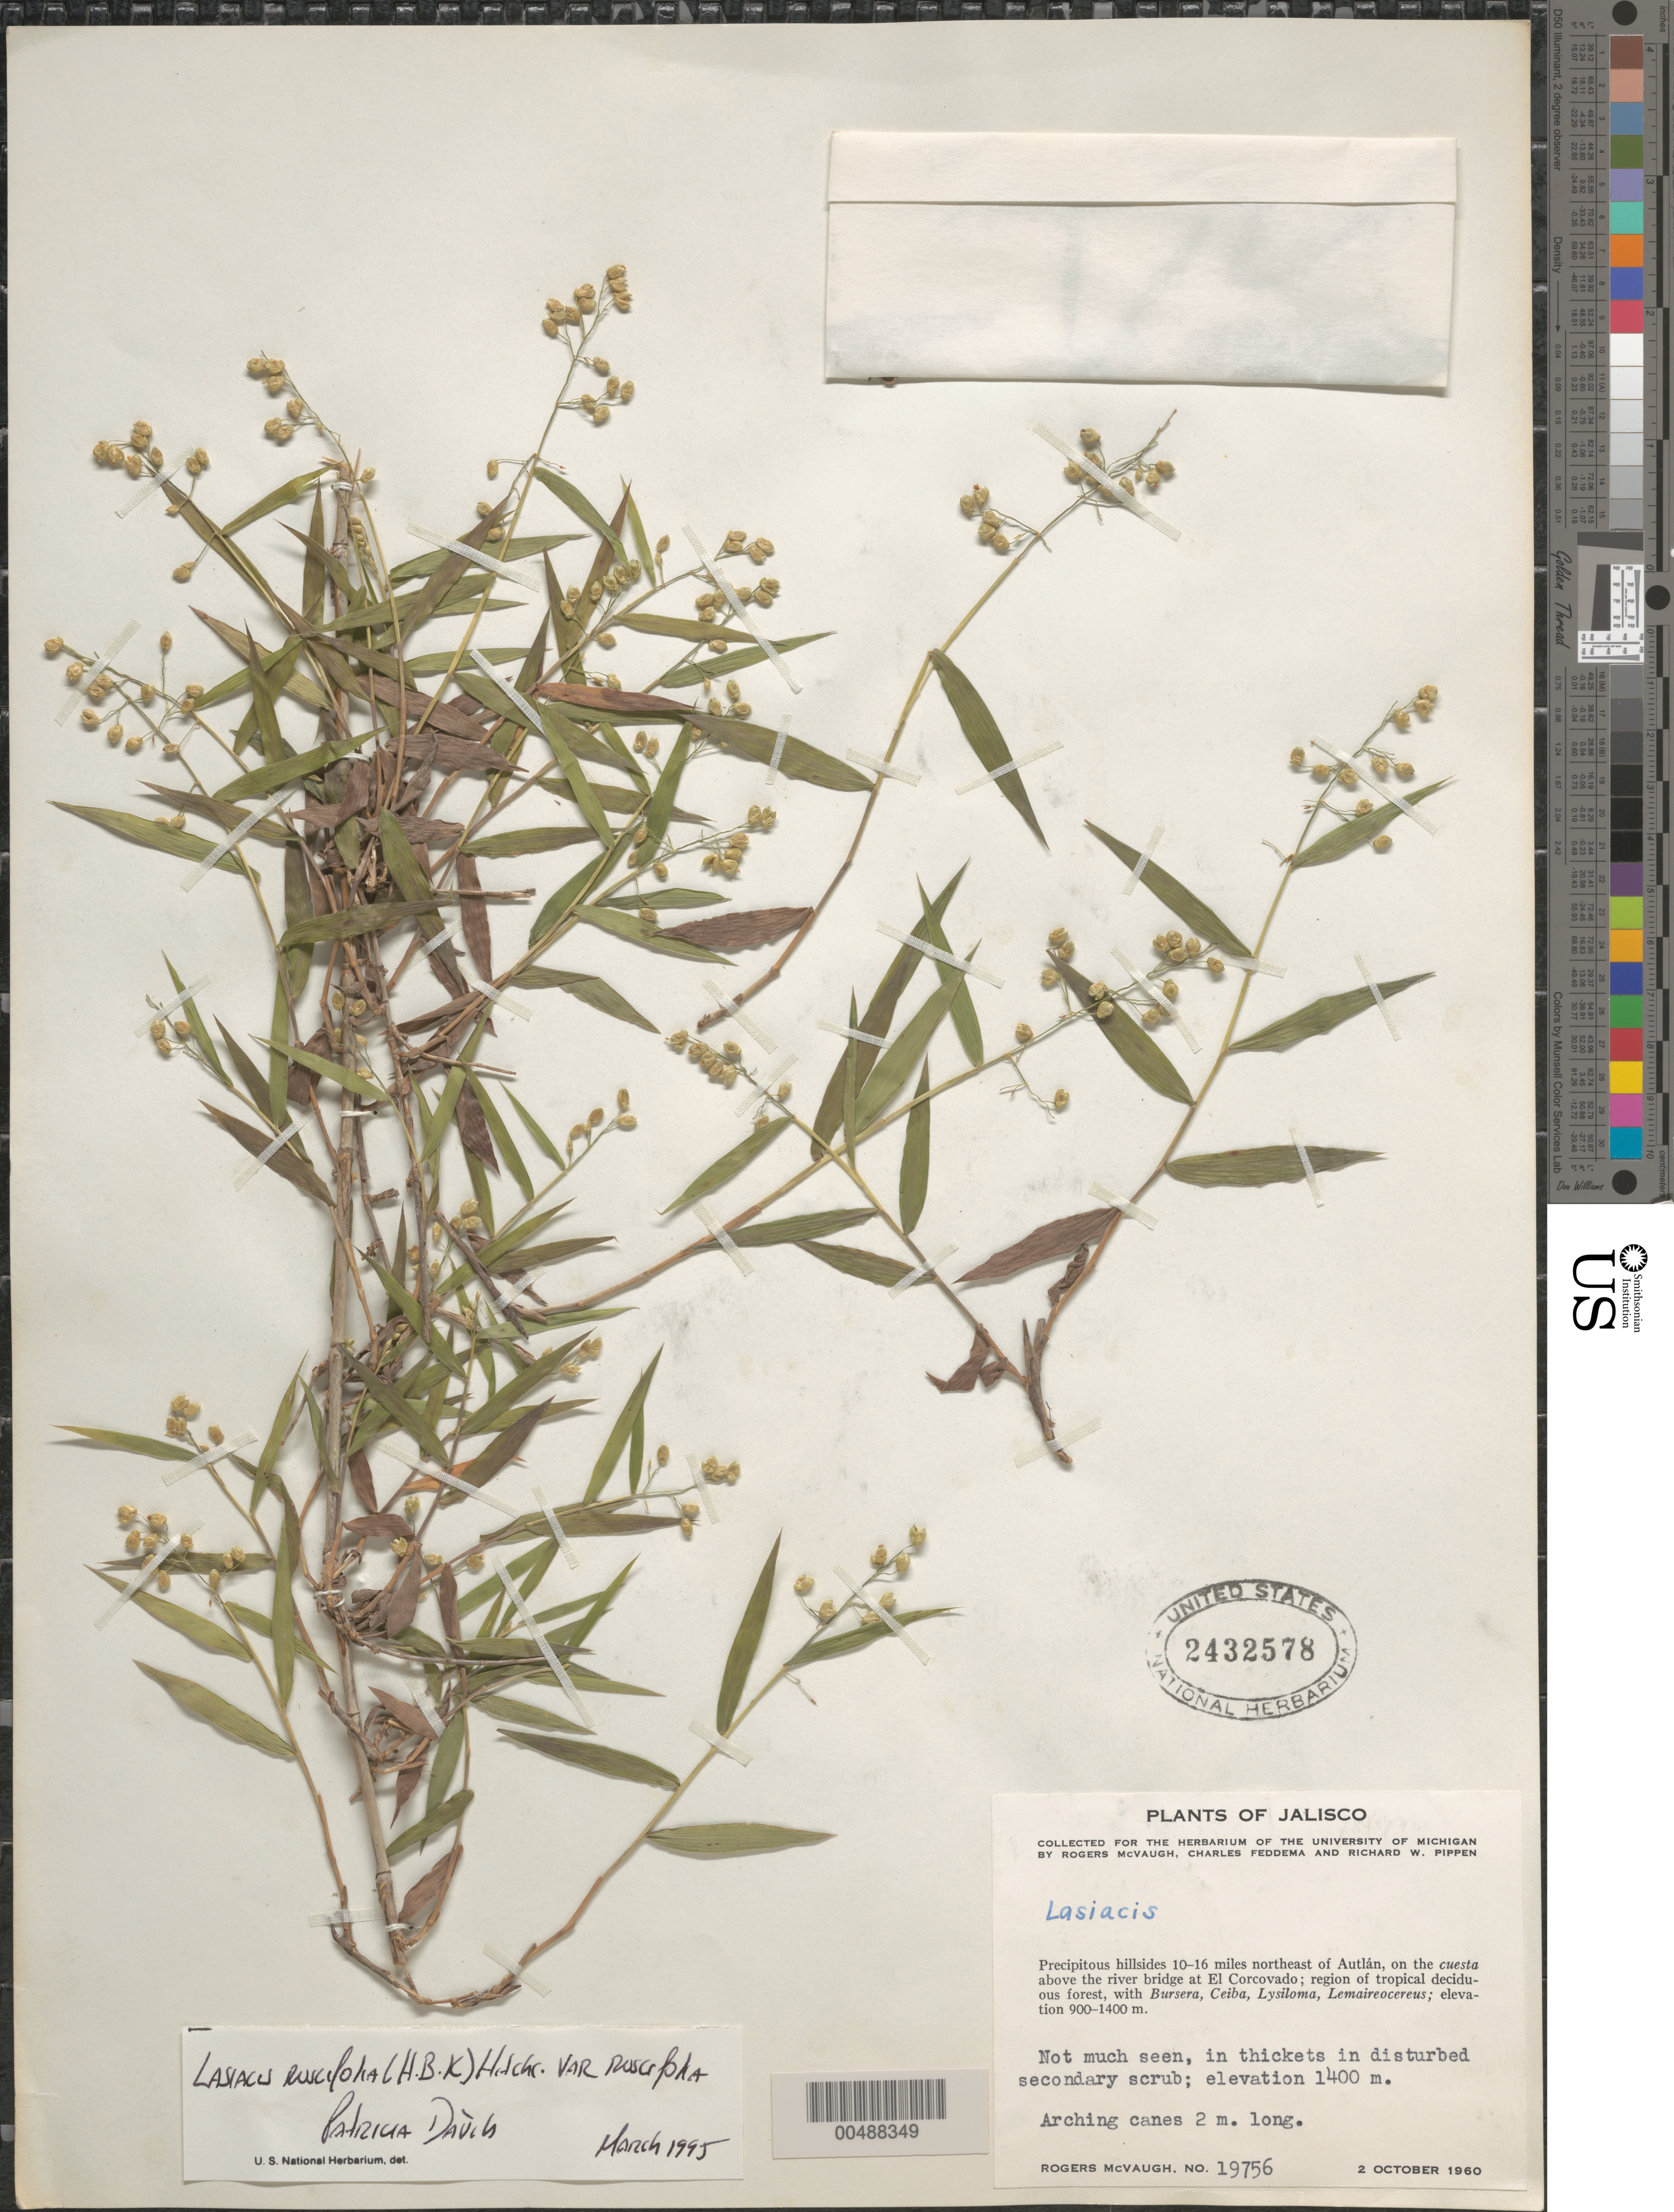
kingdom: Plantae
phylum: Tracheophyta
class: Liliopsida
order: Poales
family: Poaceae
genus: Lasiacis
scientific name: Lasiacis ruscifolia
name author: (Kunth) Hitchc.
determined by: Dávila, P. D.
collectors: R. McVaugh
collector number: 19756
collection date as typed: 2 Oct 1960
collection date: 1960-10-02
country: Mexico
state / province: Jalisco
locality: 10-16 mi NE of Autlán, on the cuesta above the river bridge at El Corcovado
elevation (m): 900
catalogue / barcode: US 2432578